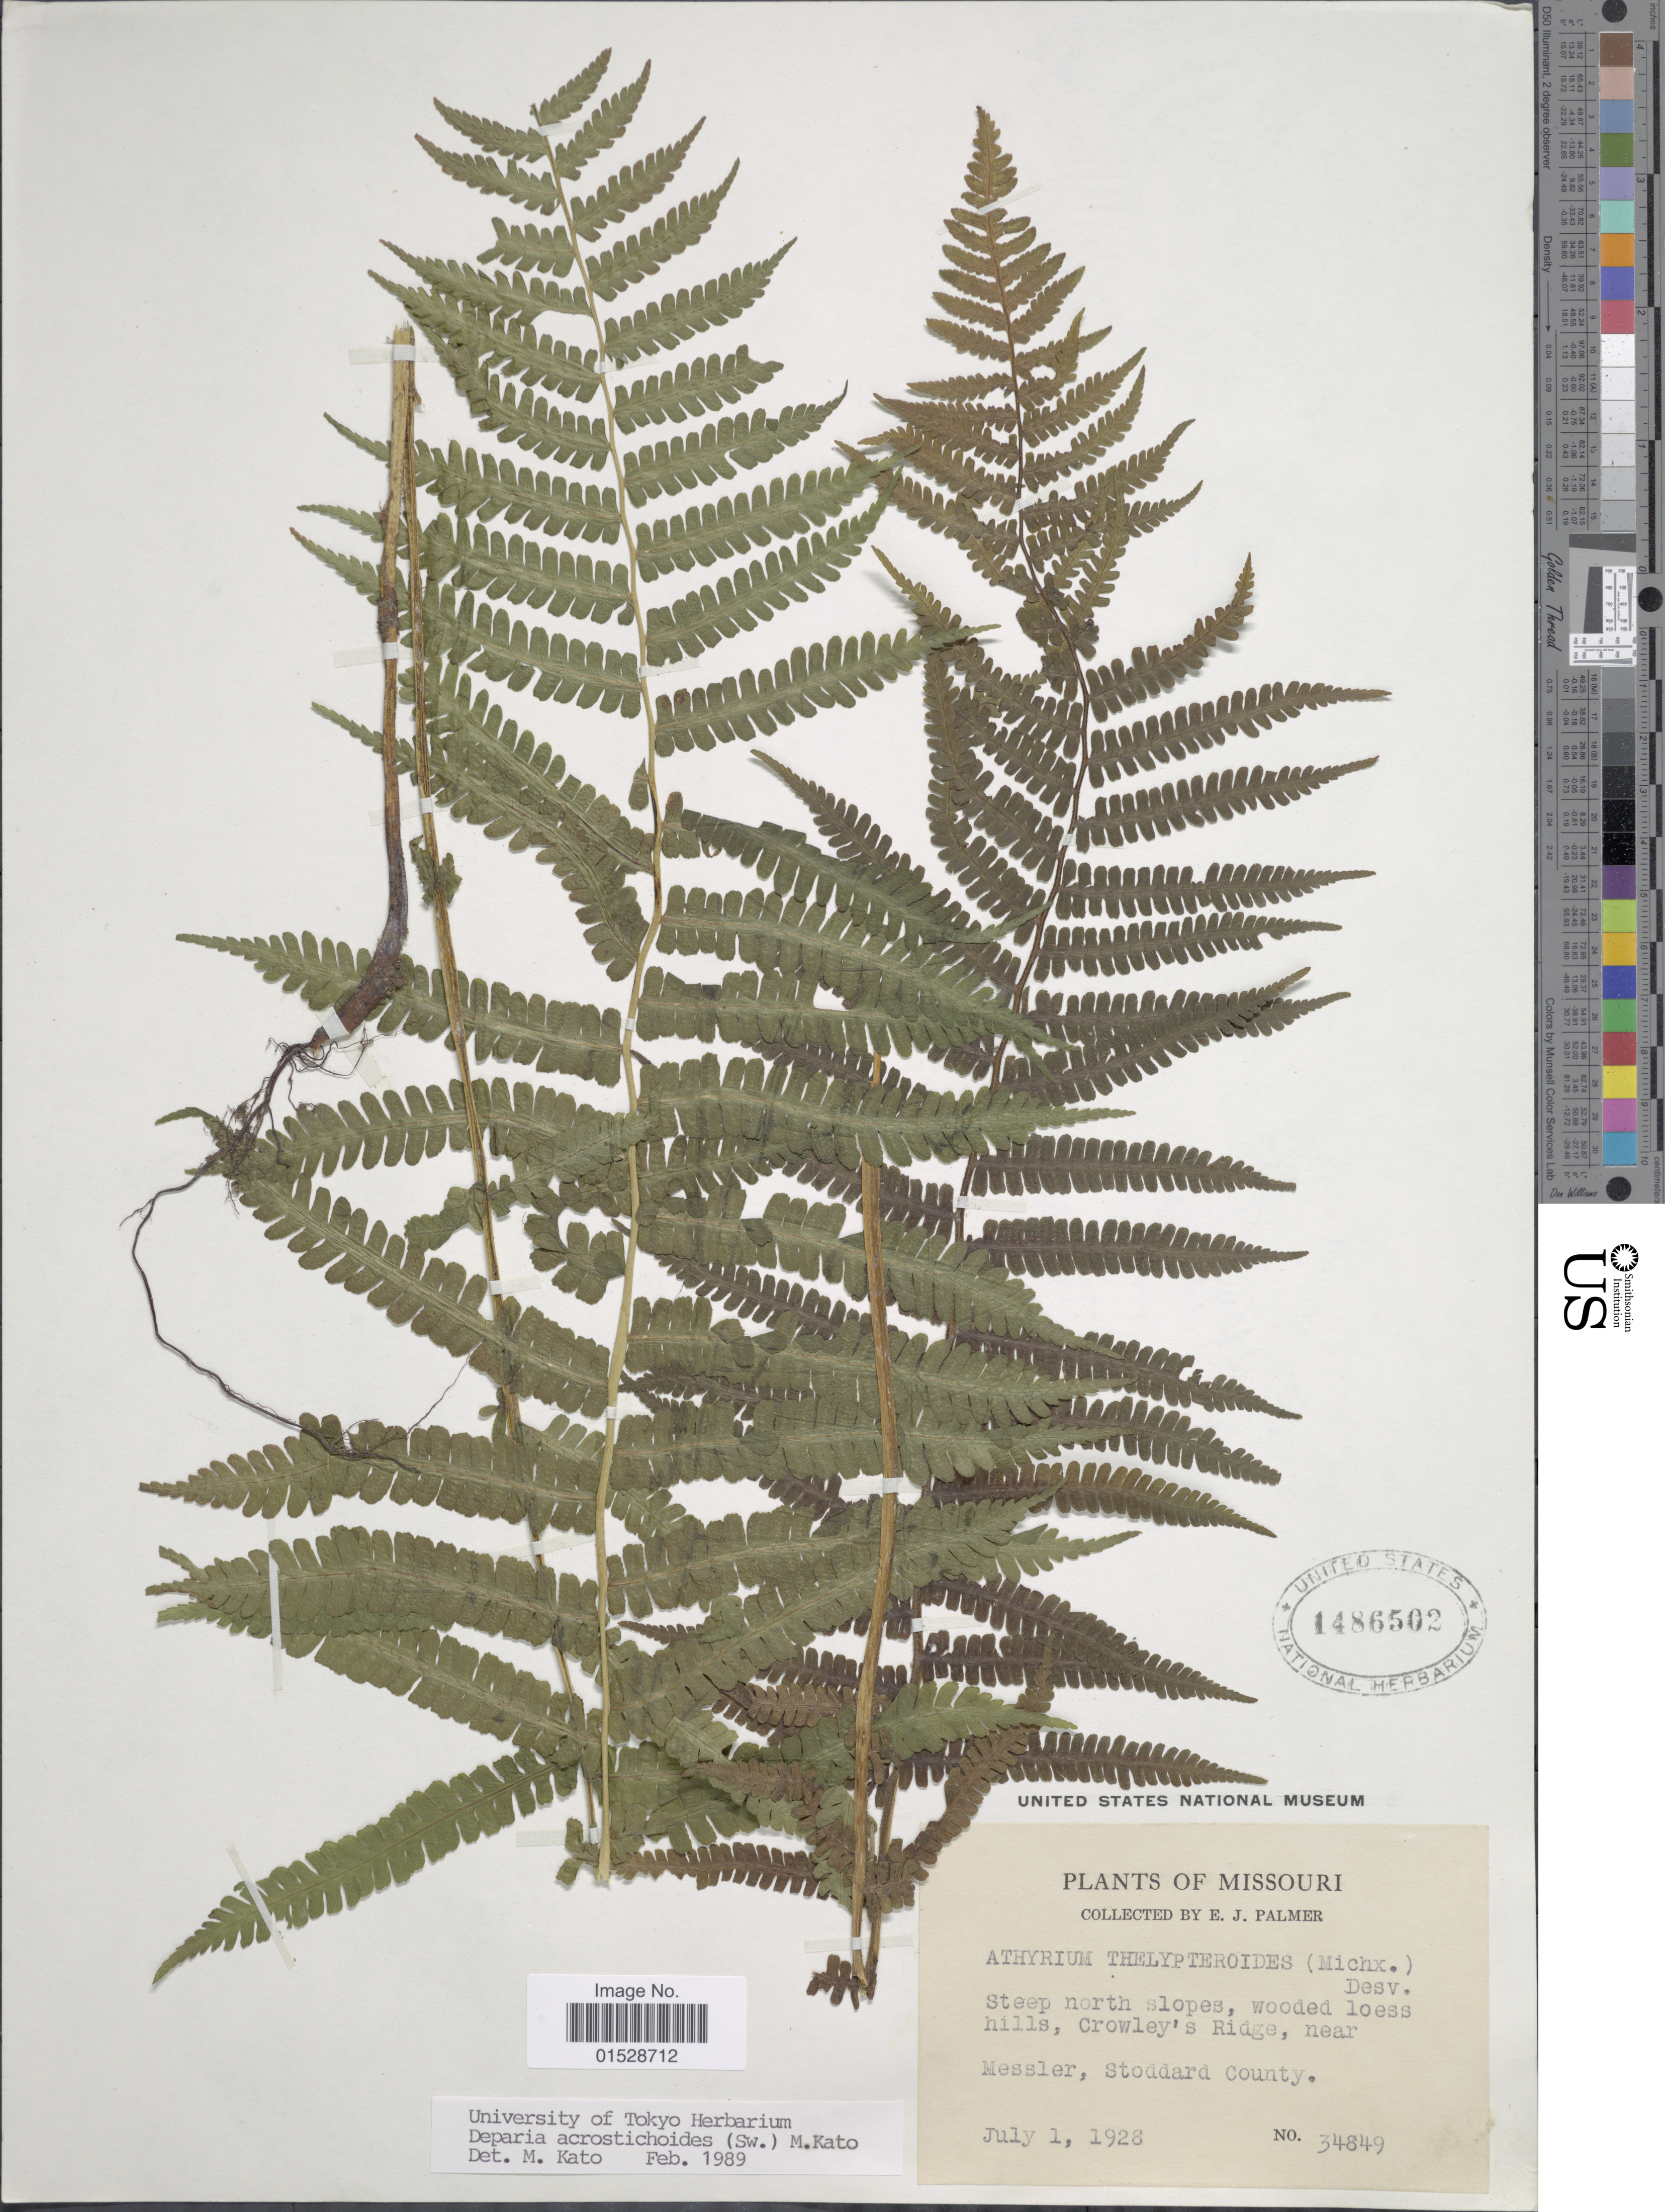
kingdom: Plantae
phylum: Tracheophyta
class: Polypodiopsida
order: Polypodiales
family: Athyriaceae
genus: Deparia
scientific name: Deparia acrostichoides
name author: (Sw.) M. Kato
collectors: E. J. Palmer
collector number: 34849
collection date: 1928-07-01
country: United States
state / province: Missouri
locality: Steep north slopes, wooded loess hills, Crowley's Ridge, near Messler, Stoddard County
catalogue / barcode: US 1486502